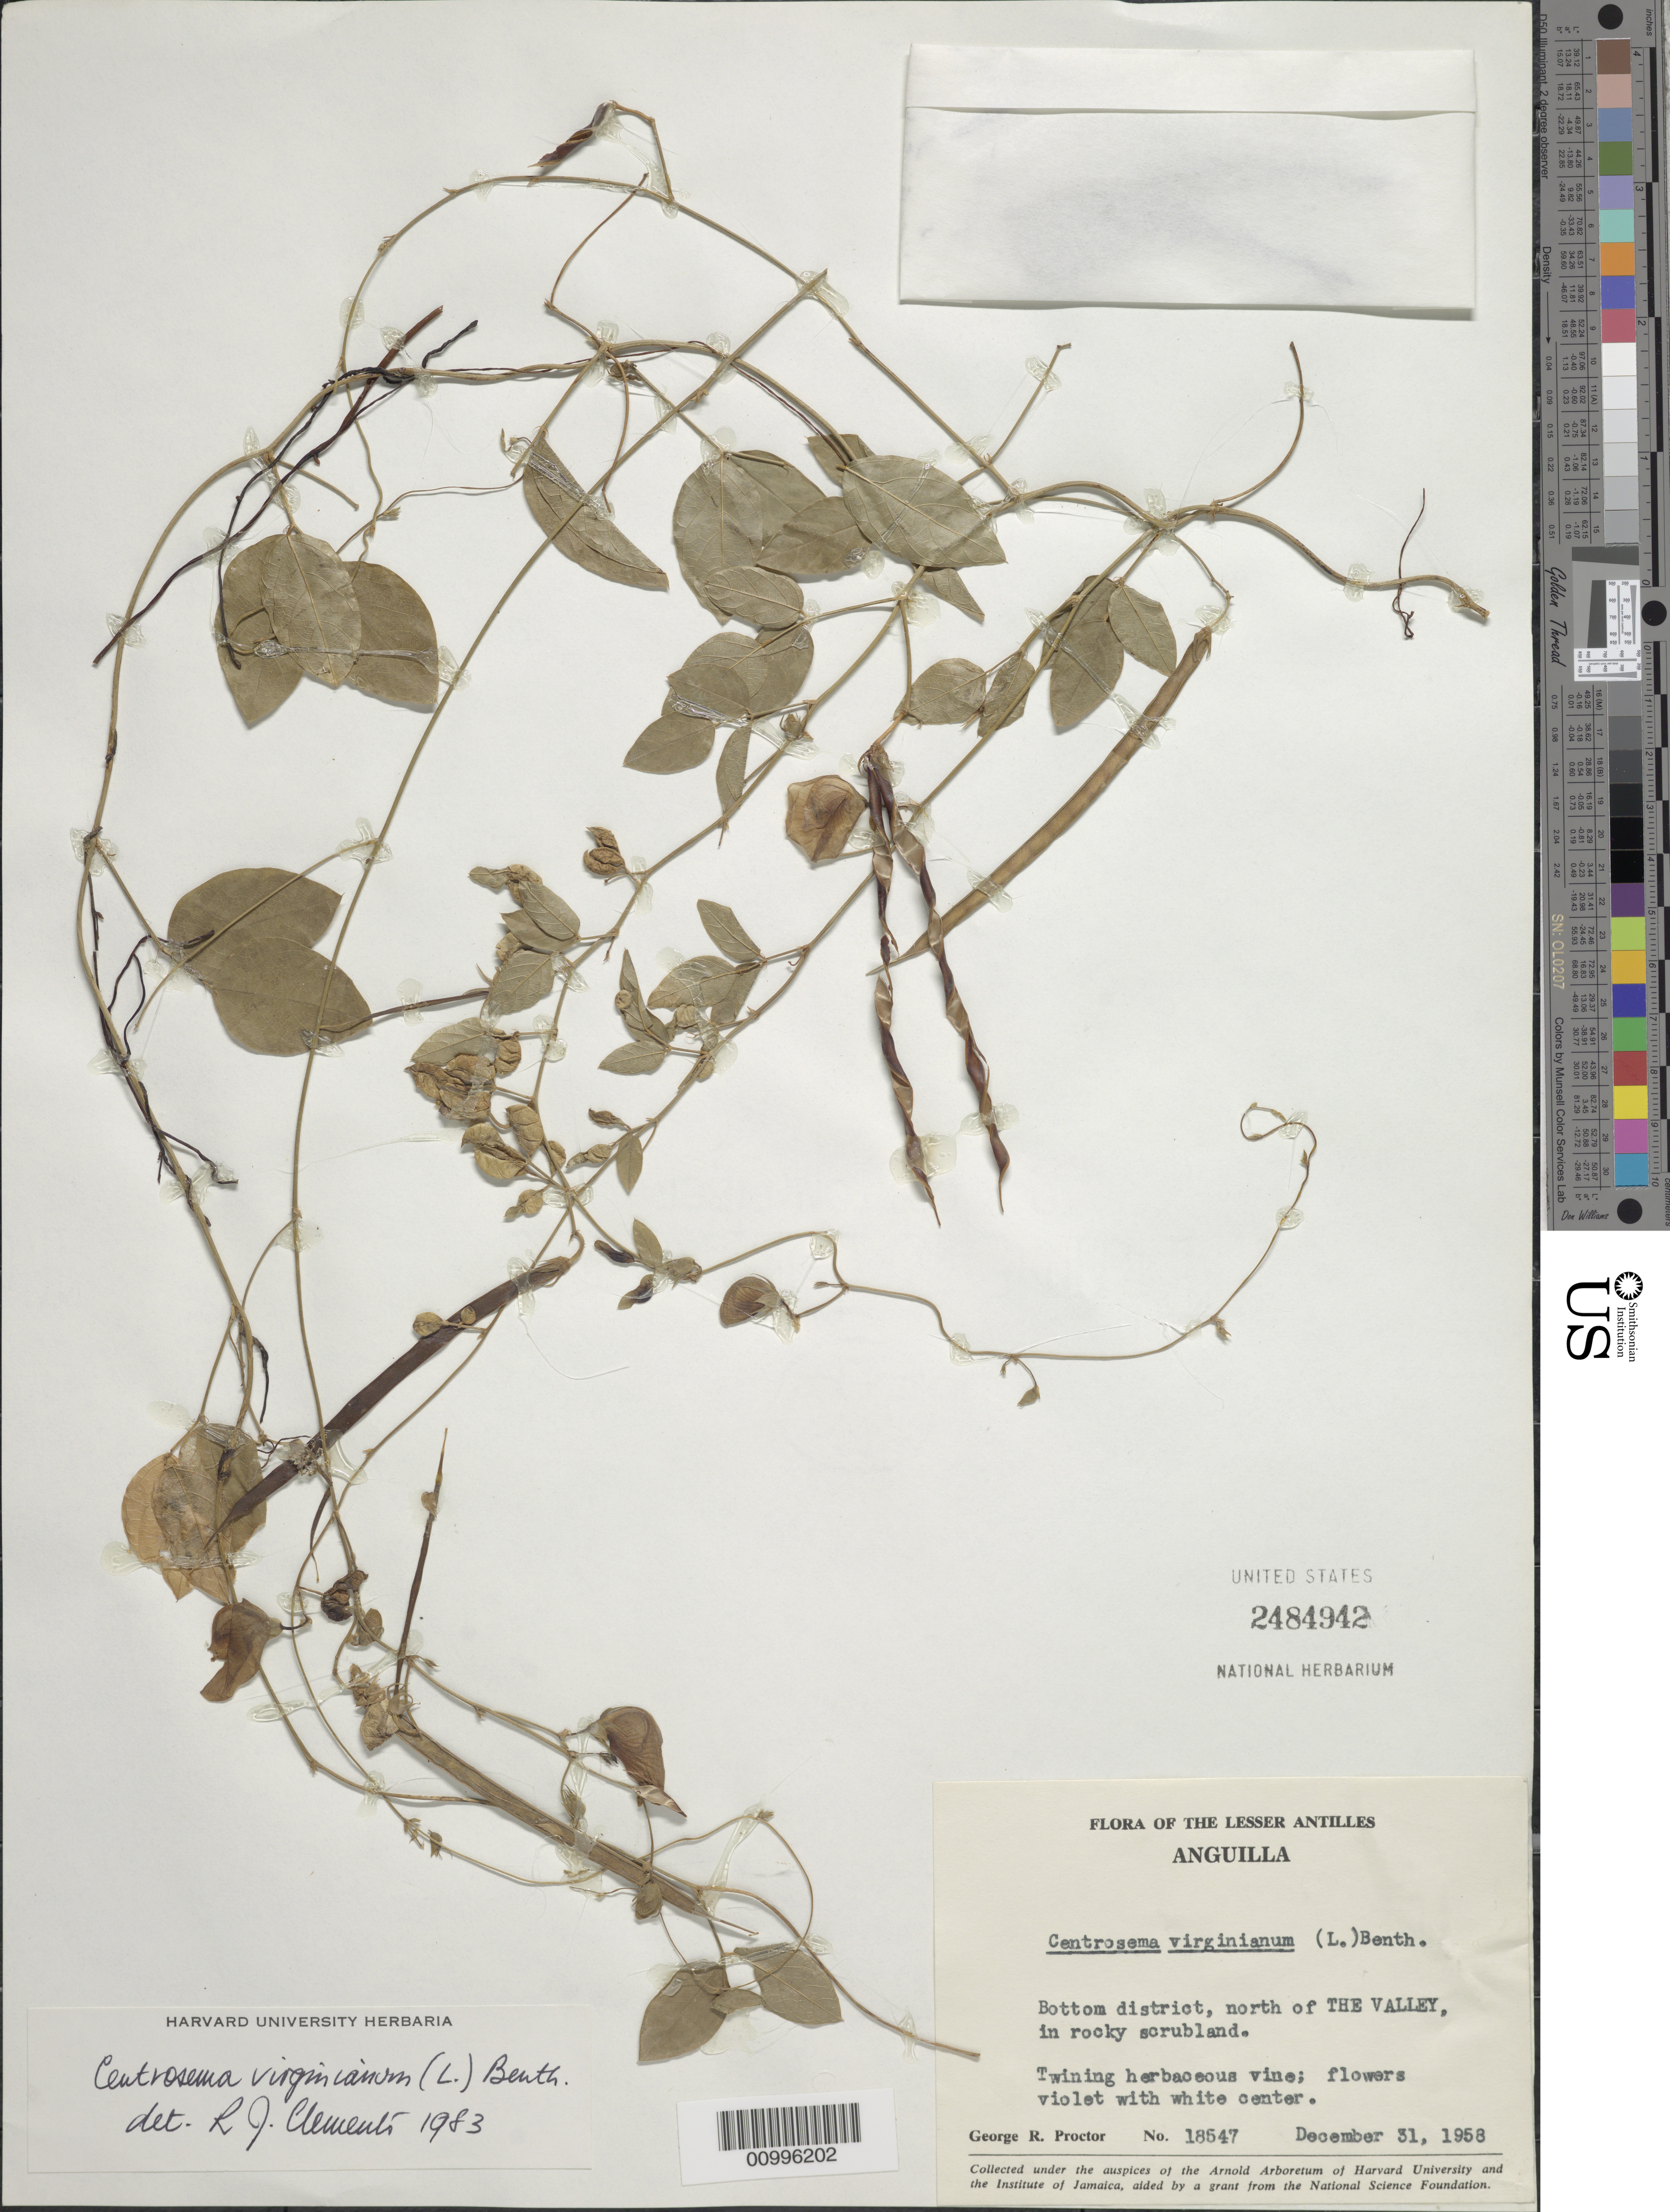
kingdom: Plantae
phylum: Tracheophyta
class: Magnoliopsida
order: Fabales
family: Fabaceae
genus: Centrosema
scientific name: Centrosema virginianum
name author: (L.) Benth.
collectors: G. R. Proctor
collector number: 18547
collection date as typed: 31 Dec 1958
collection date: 1958-12-31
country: Anguilla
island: Anguilla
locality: N of The Valley, in rocky scrubland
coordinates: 0 N, 0 E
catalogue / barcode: US 2484942